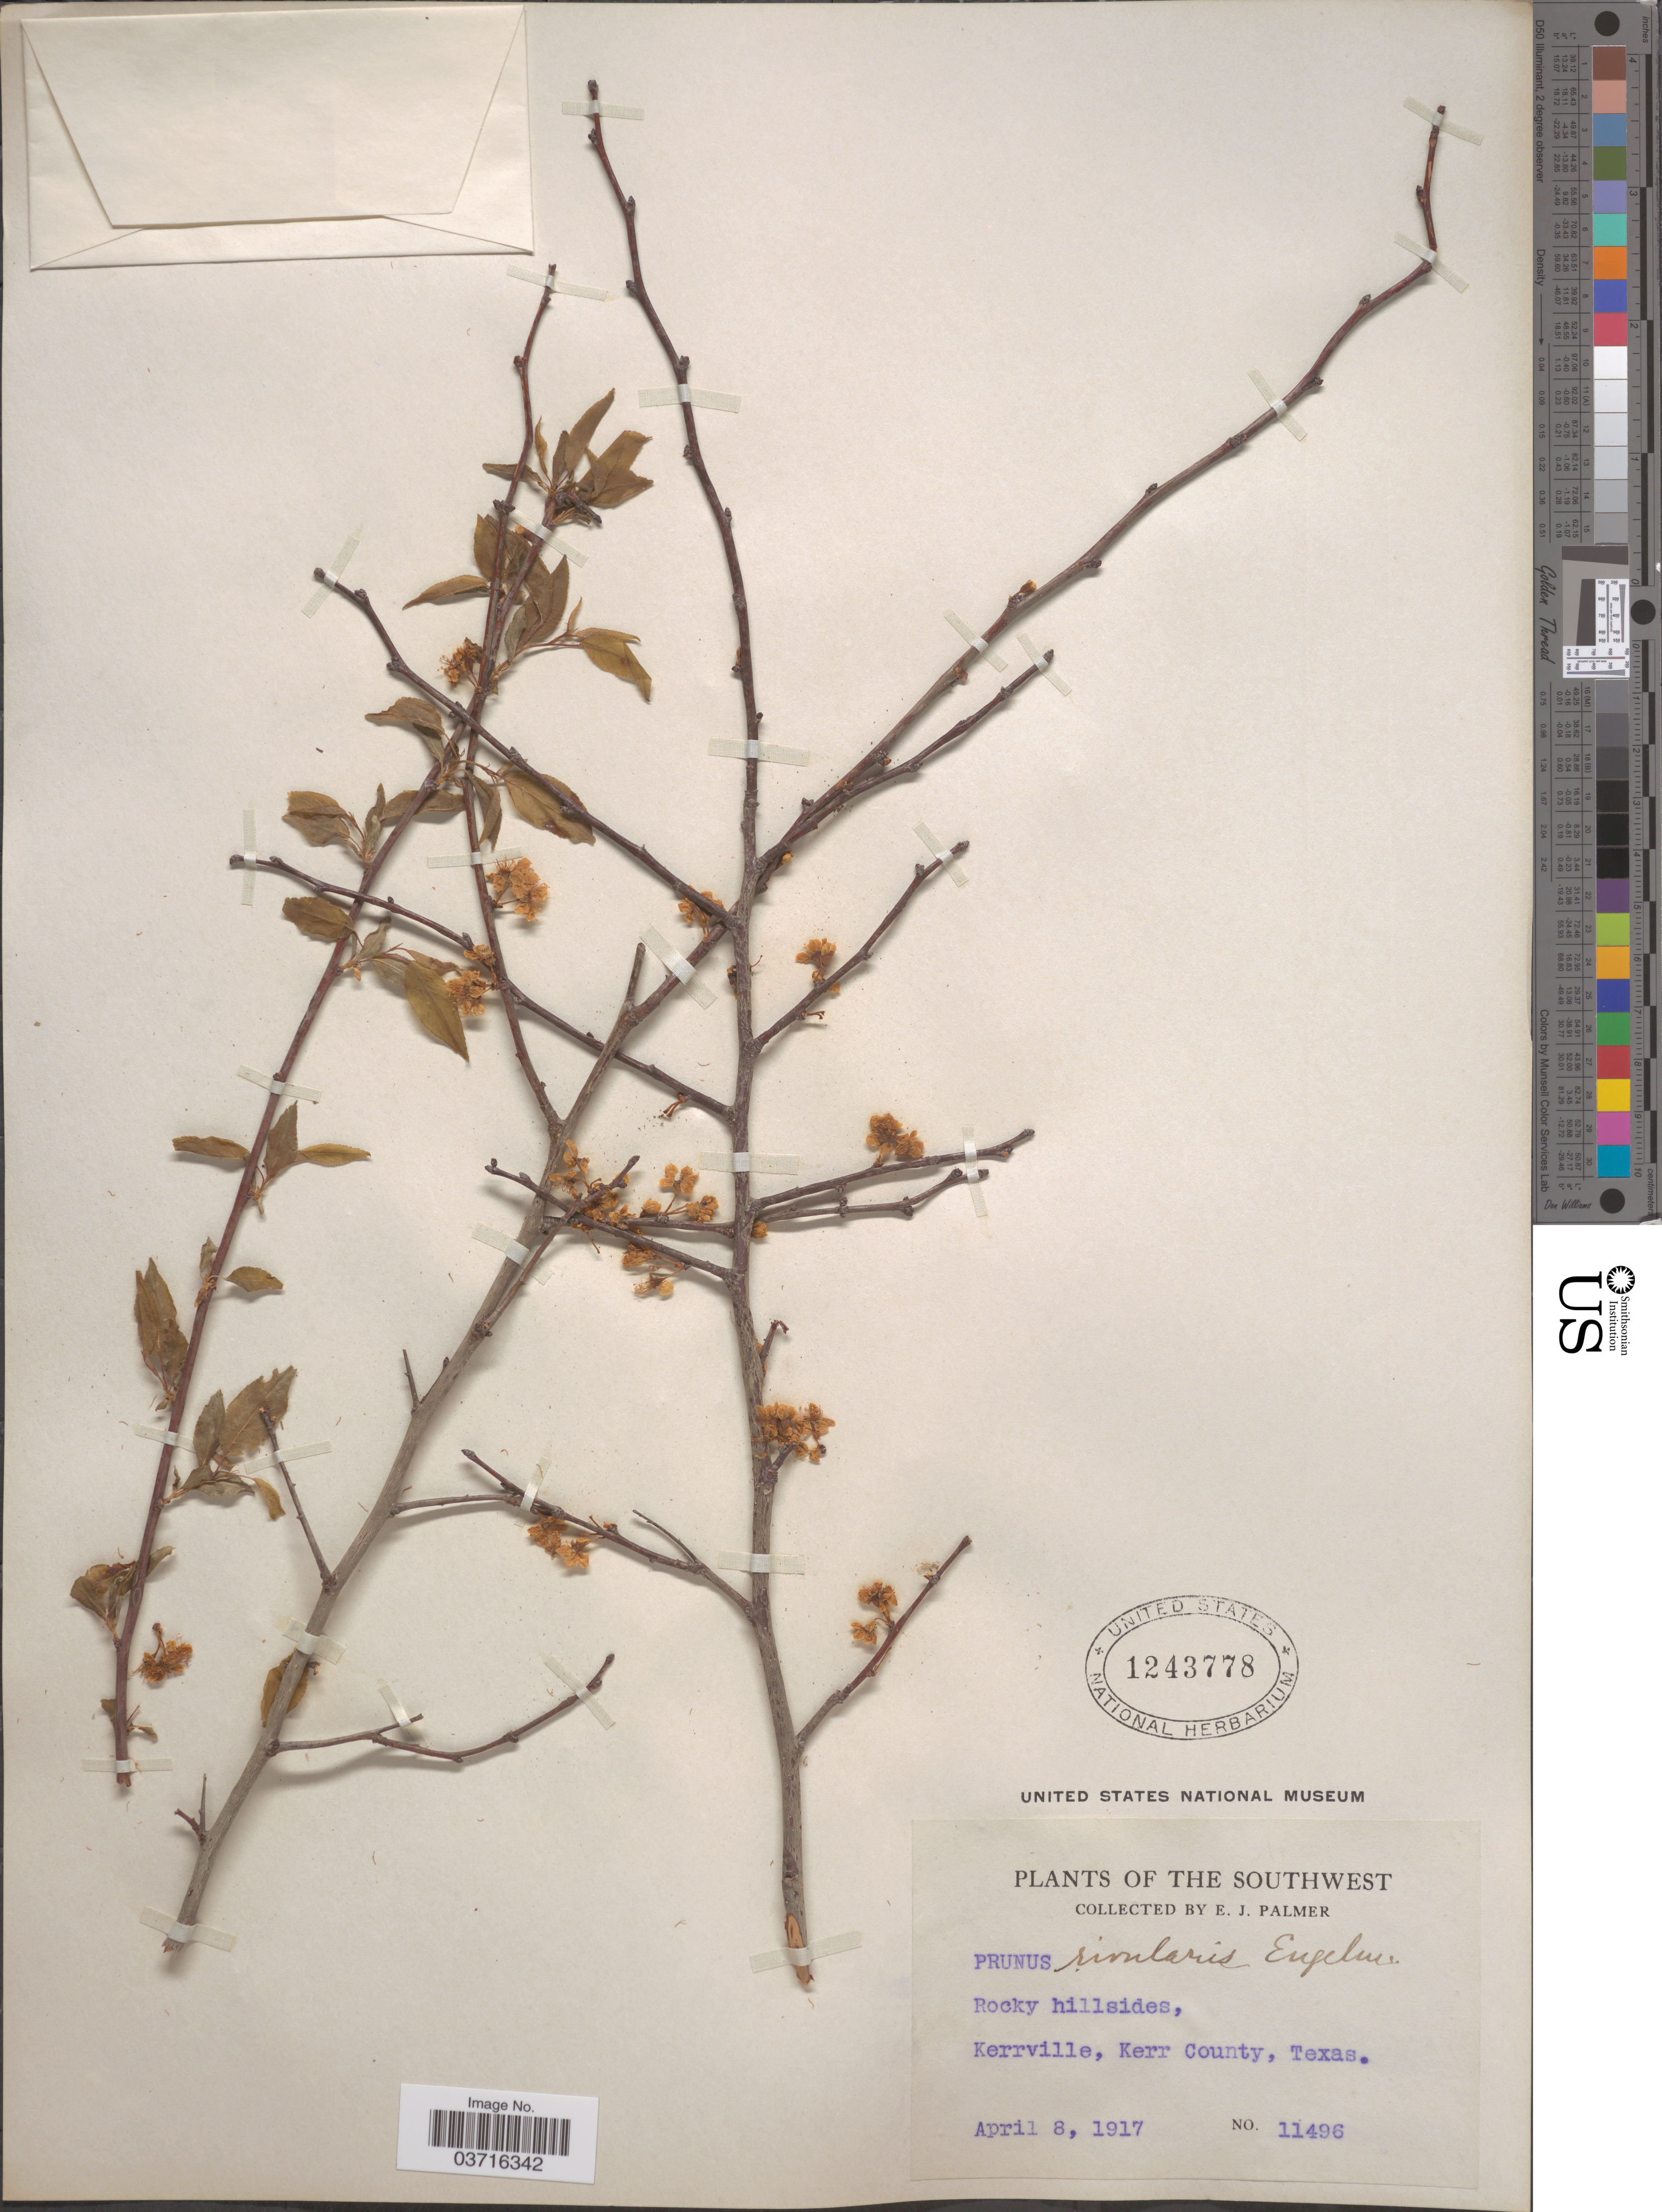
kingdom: Plantae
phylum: Tracheophyta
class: Magnoliopsida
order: Rosales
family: Rosaceae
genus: Prunus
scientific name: Prunus rivularis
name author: Scheele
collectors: E. J. Palmer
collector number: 11496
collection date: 1917-04-08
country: United States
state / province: Texas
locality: The Southwest. Kerrville, Kerr County.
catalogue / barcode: US 1243778